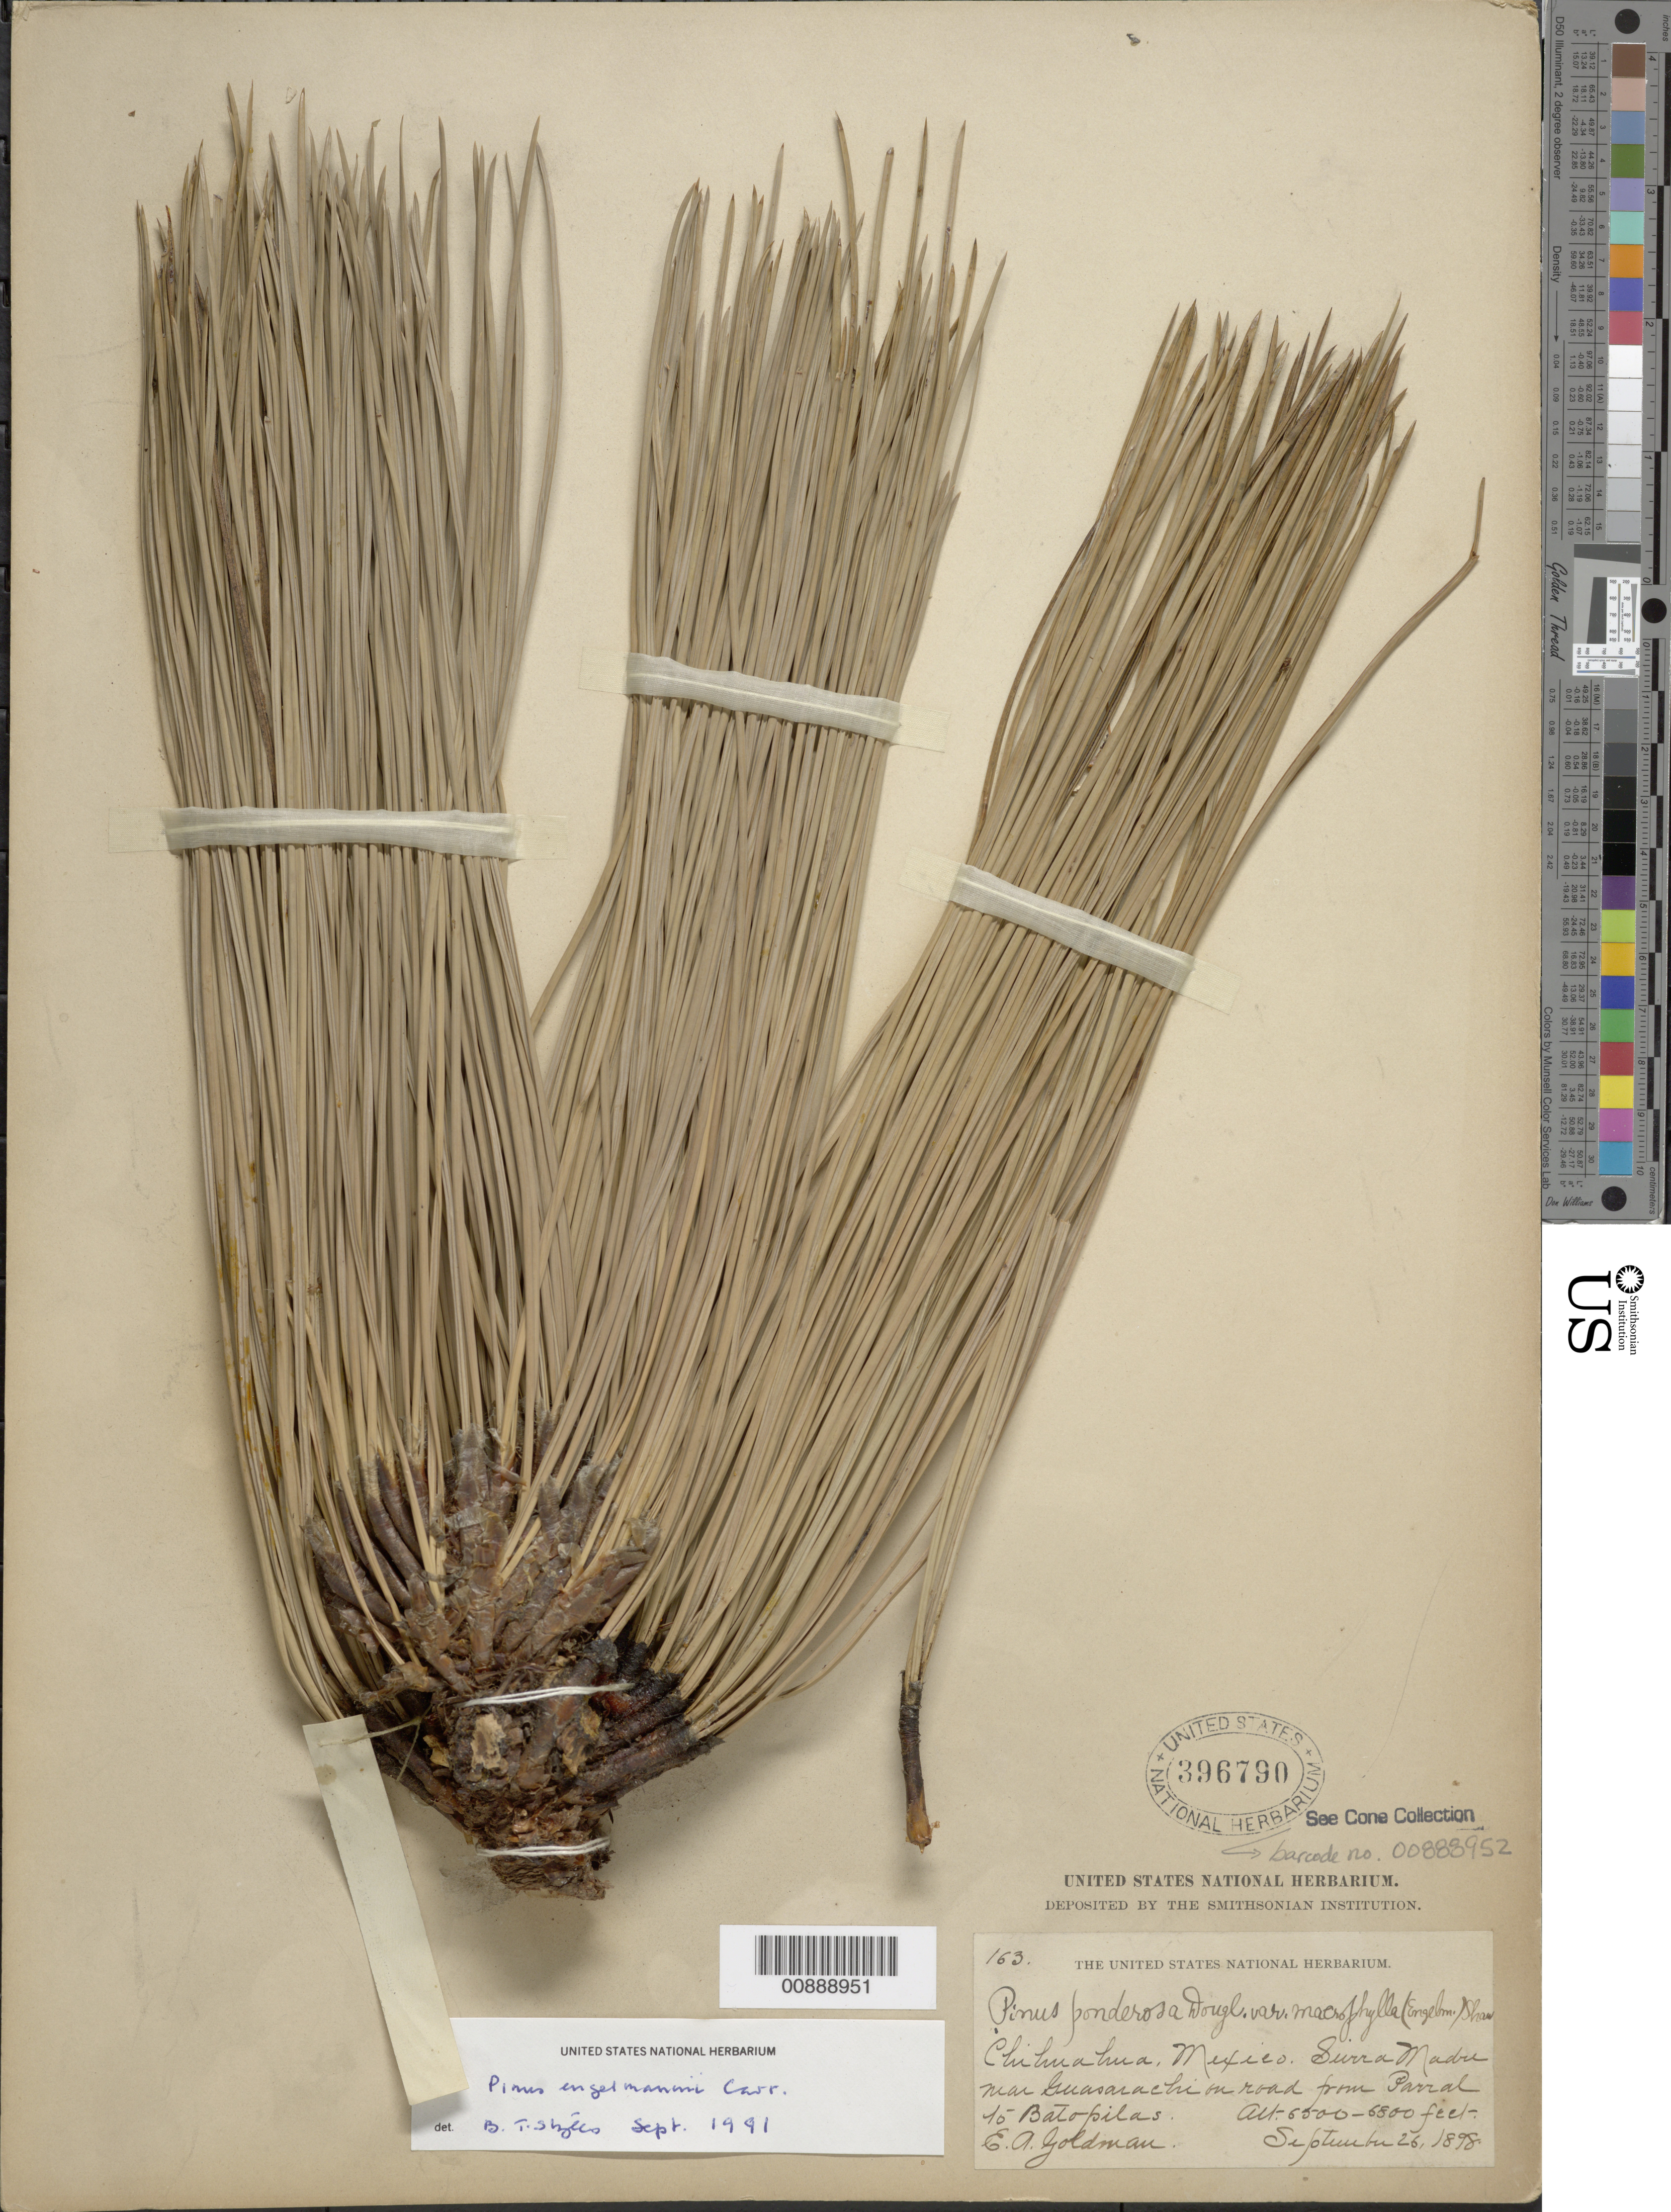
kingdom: Plantae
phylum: Tracheophyta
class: Pinopsida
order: Pinales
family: Pinaceae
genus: Pinus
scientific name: Pinus engelmannii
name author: Carrière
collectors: E. A. Goldman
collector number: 163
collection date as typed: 26 Sep 1898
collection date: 1898-09-26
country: Mexico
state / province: Chihuahua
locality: Sierra Madre near Guasarachi on road from Parral to Batopilas, Chihuahua.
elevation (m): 1981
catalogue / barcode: US 396790